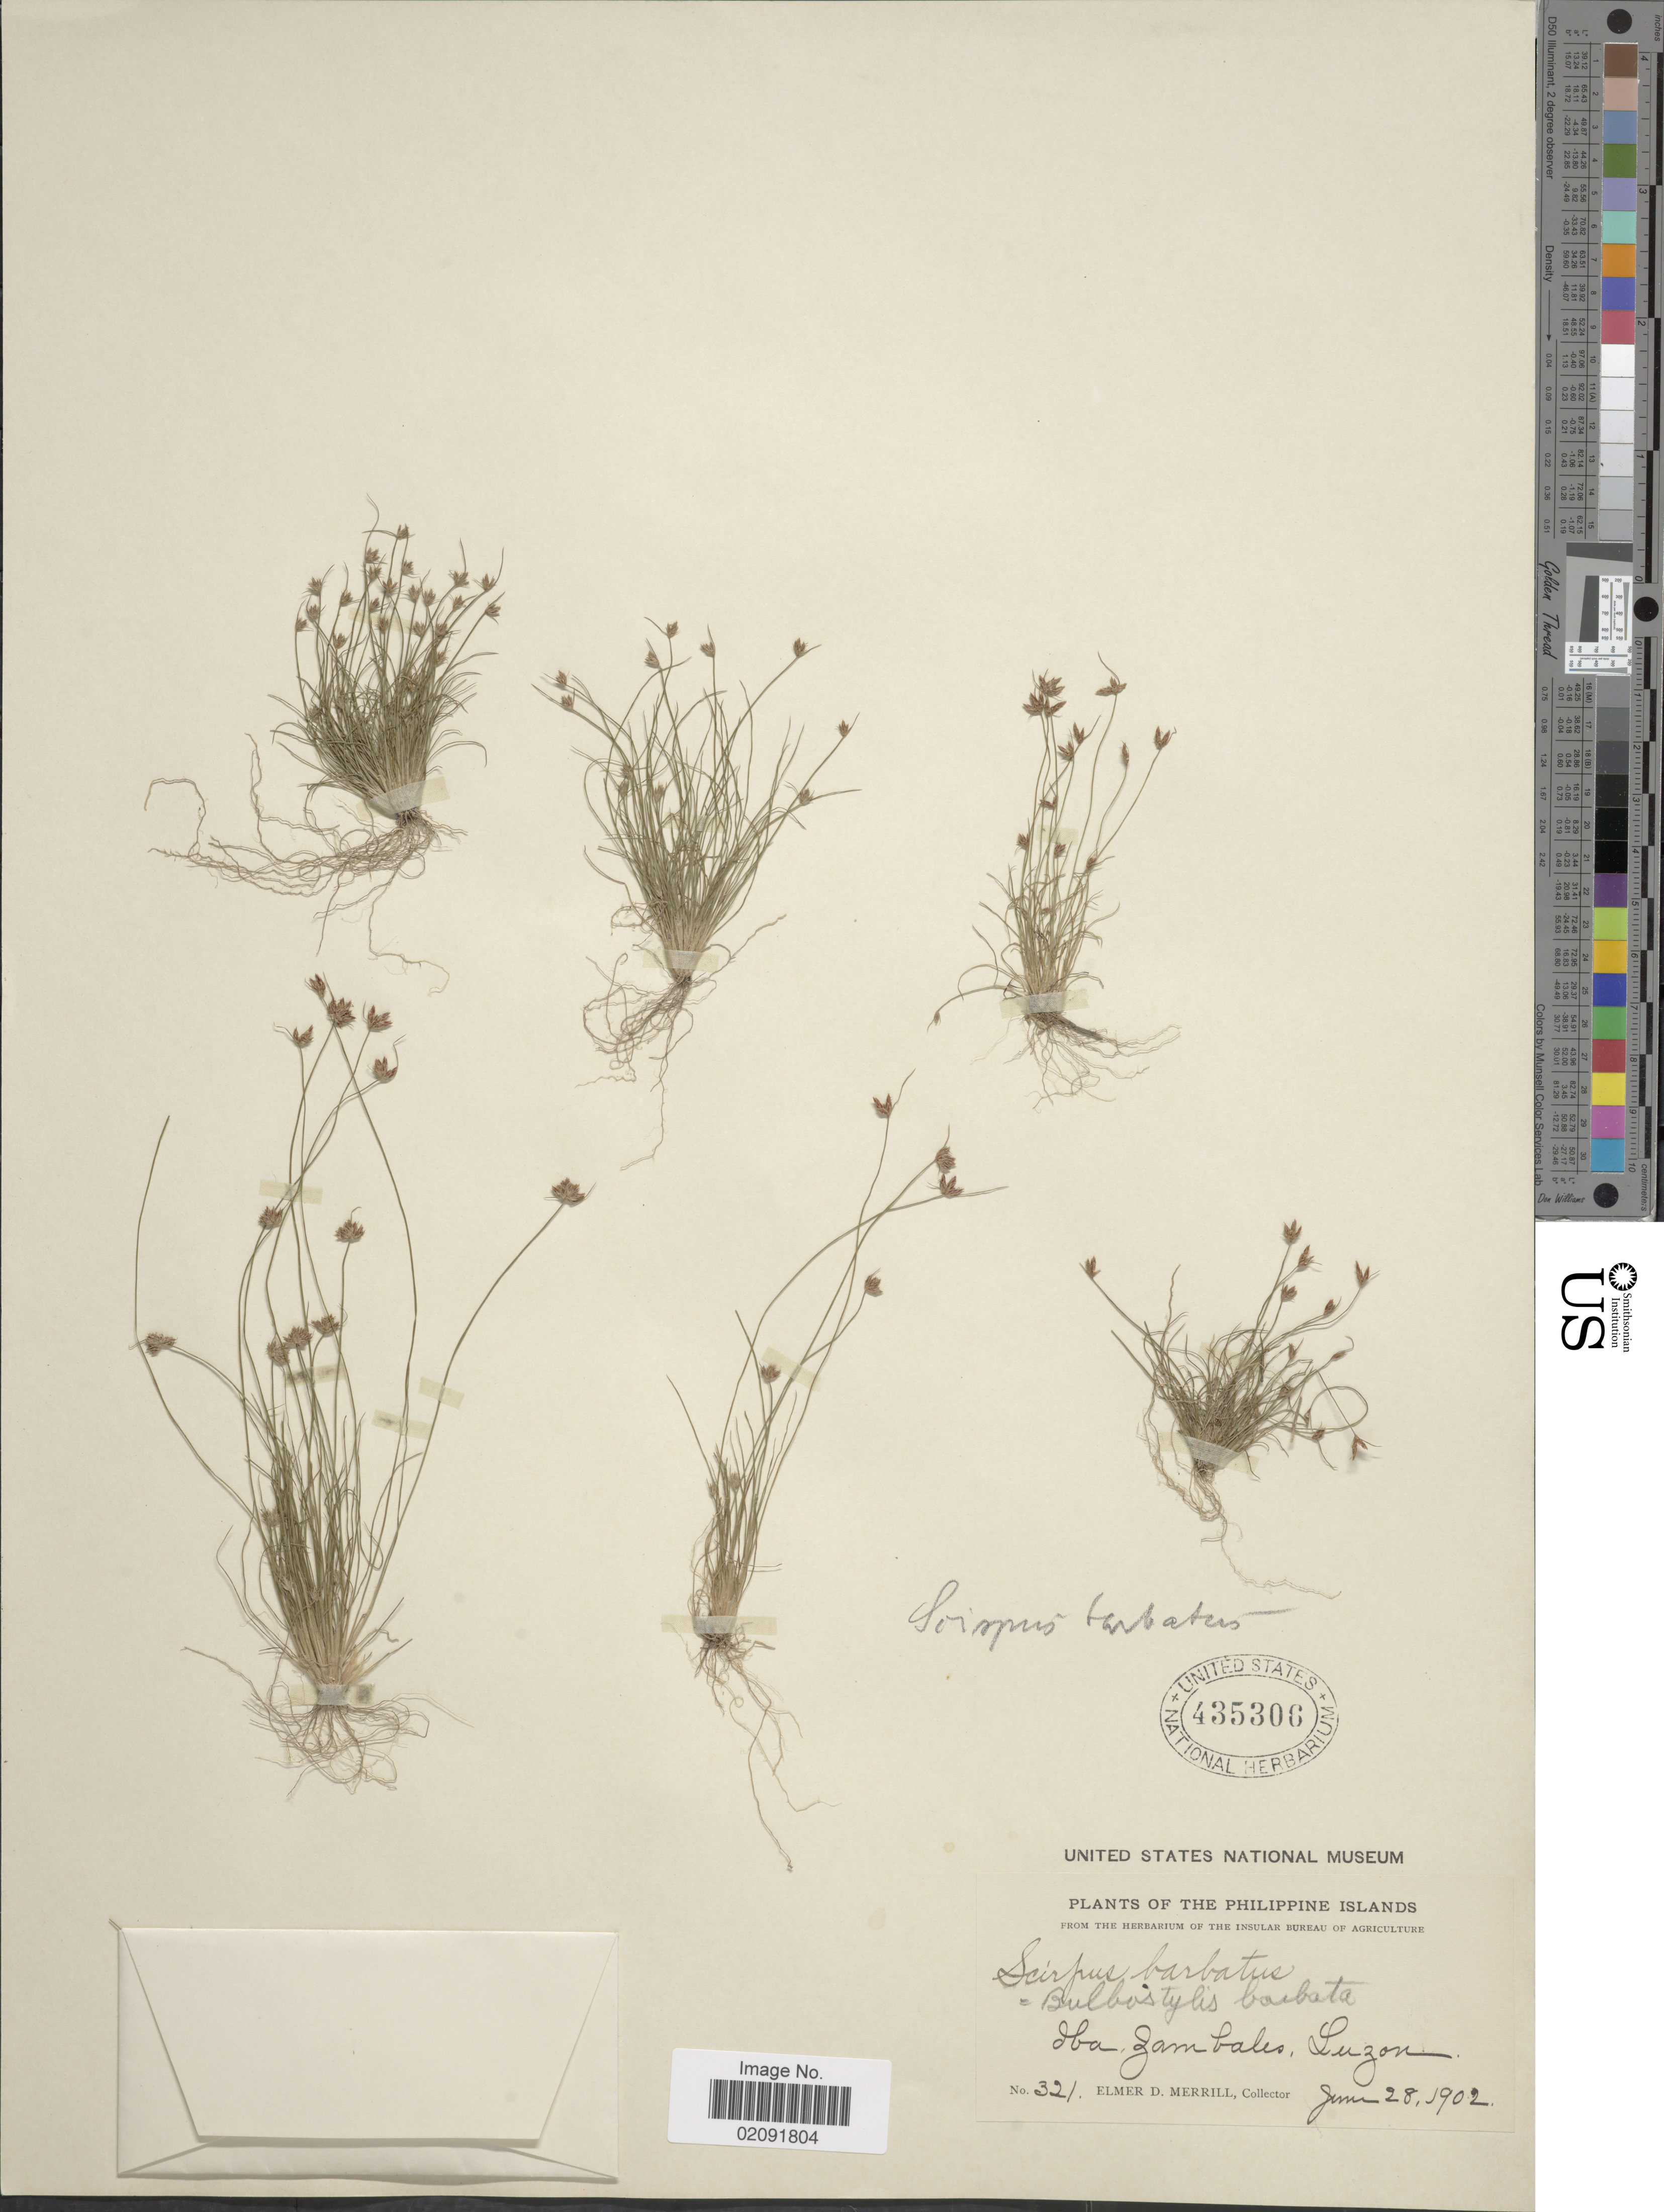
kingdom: Plantae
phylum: Tracheophyta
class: Liliopsida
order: Poales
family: Cyperaceae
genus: Bulbostylis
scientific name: Bulbostylis barbata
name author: (Rottb.) C.B. Clarke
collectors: E. D. Merrill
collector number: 321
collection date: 1902-06-28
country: Philippines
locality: The Philippine Islands, Iba, Zambales, Luzon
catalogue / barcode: US 435306